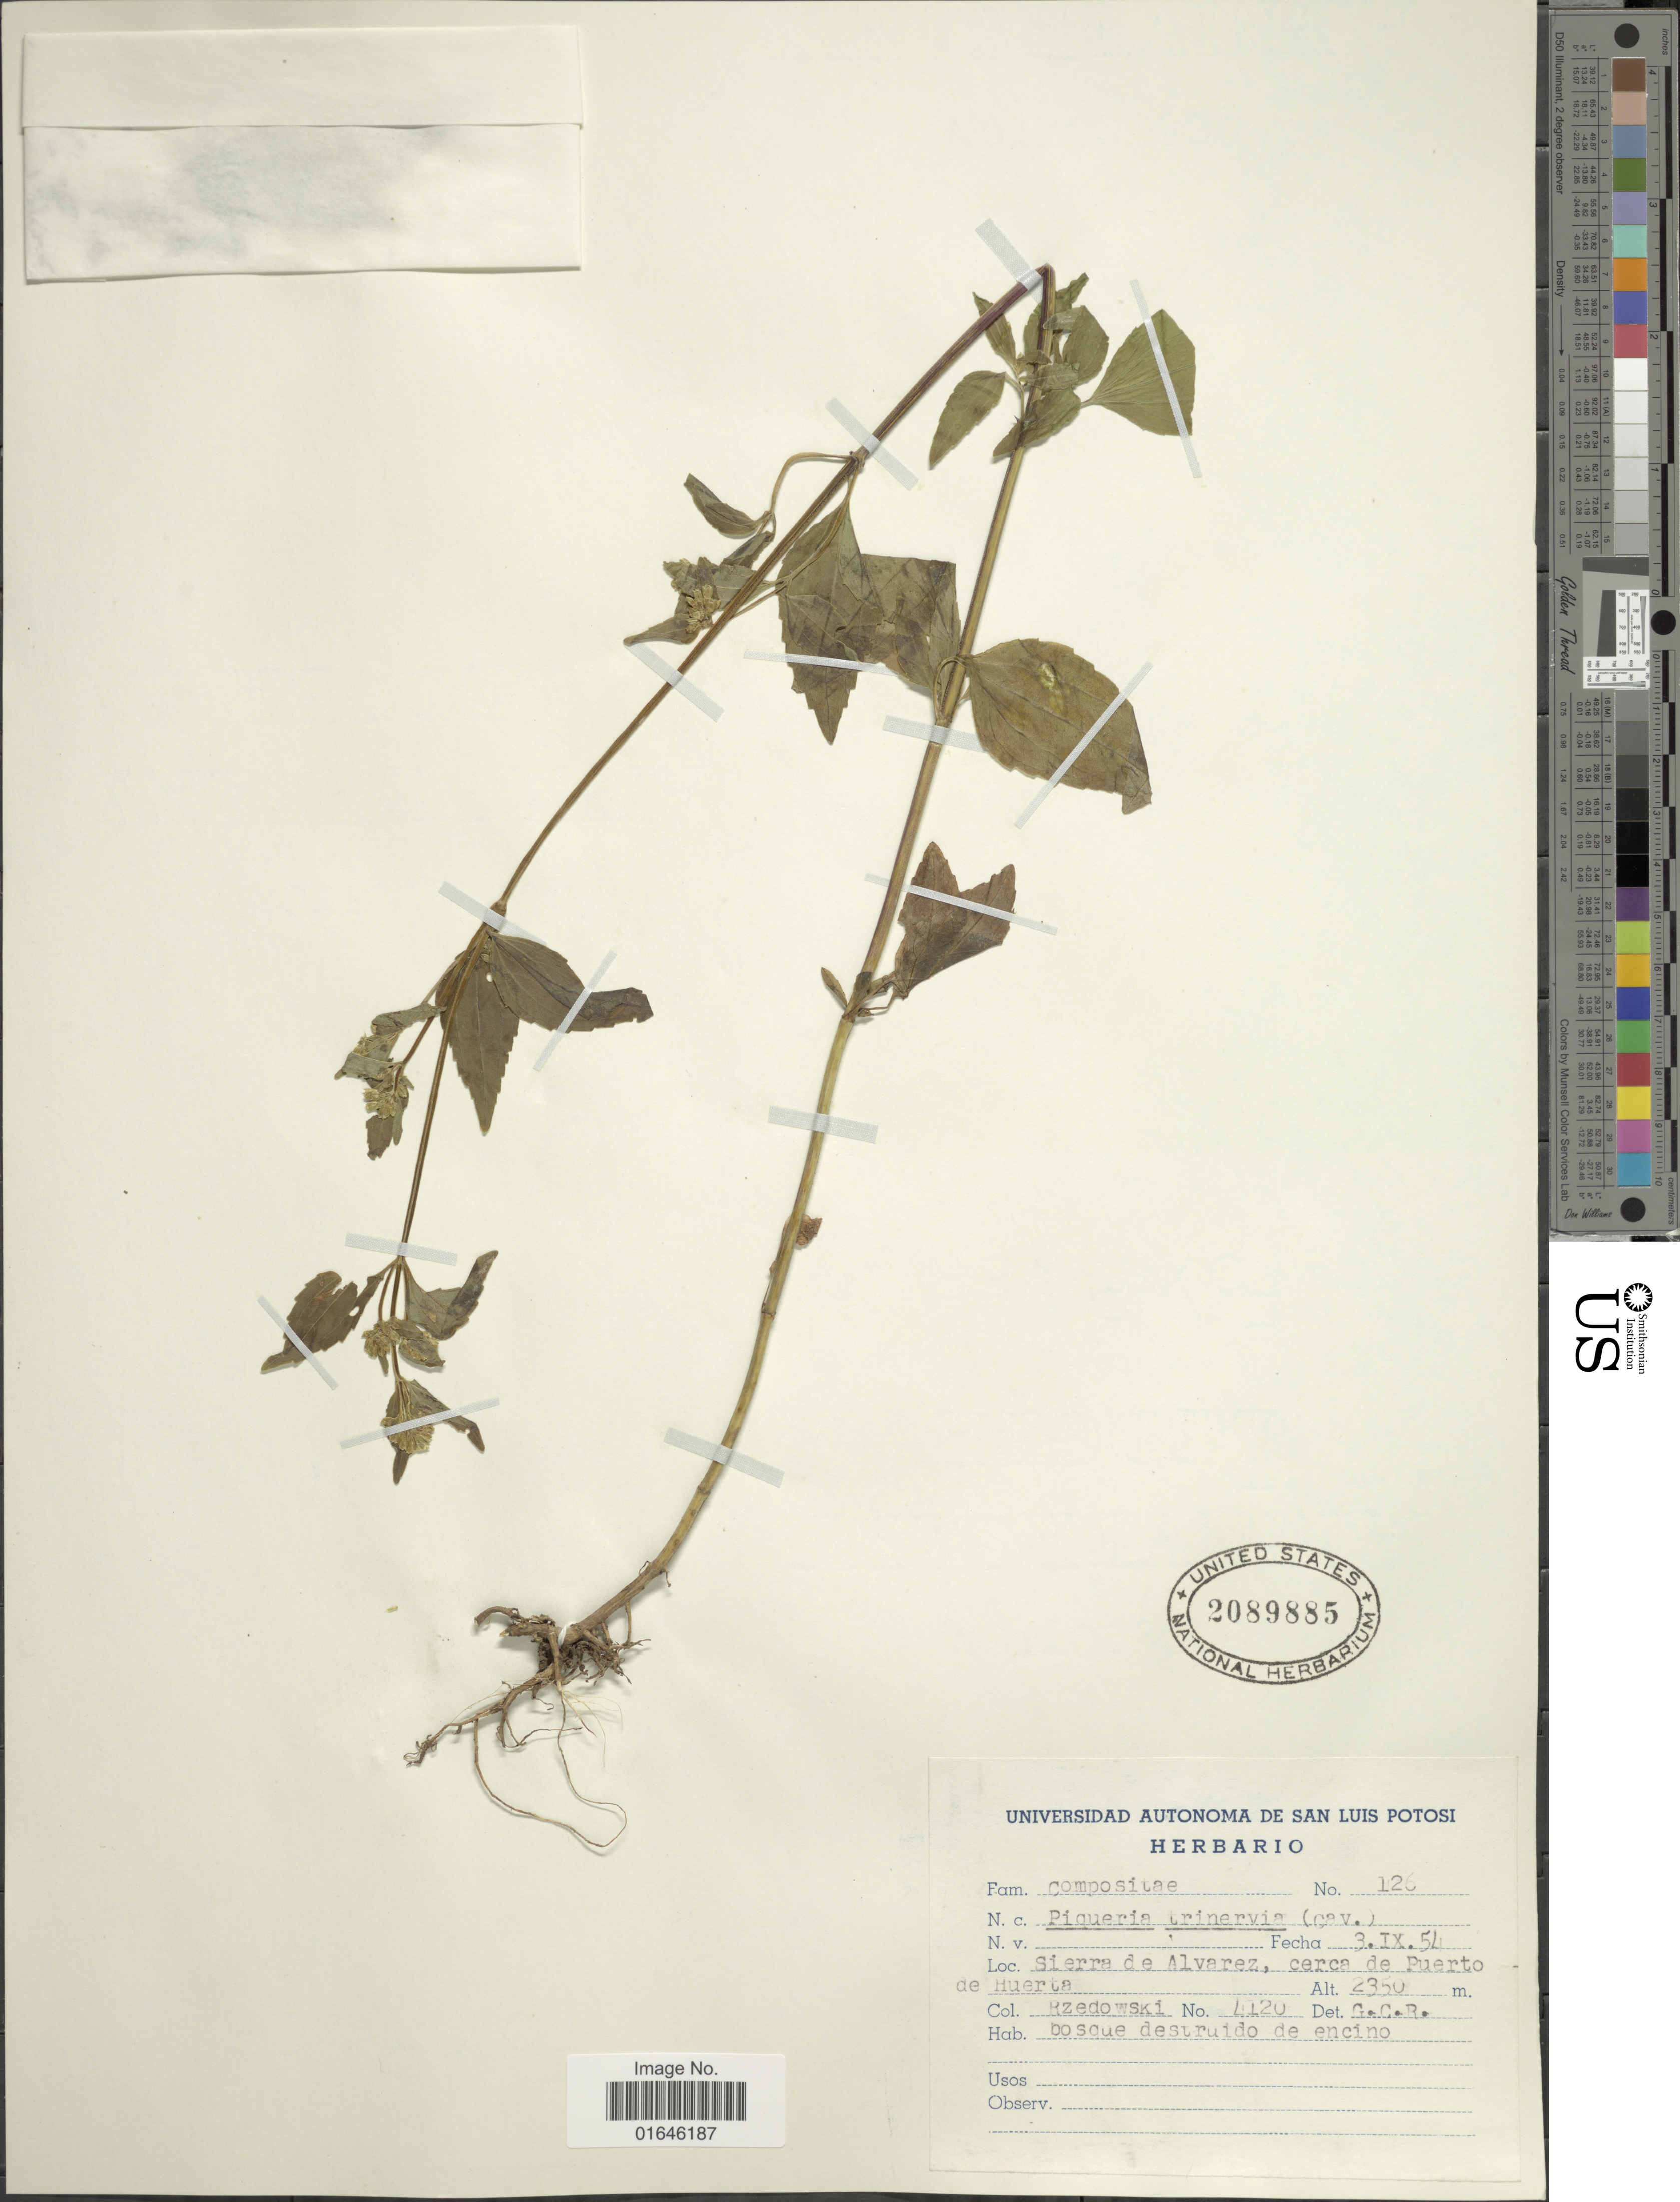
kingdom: Plantae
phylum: Tracheophyta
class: Magnoliopsida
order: Asterales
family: Asteraceae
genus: Piqueria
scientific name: Piqueria trinervia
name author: Cav.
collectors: Rzedowski, --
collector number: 4120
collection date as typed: Transcribed d/m/y: 3/9/54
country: Mexico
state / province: San Luis Potosí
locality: Sierra de Alvarez, cerca de Puerto de Huerte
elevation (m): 2350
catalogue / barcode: US 2089885